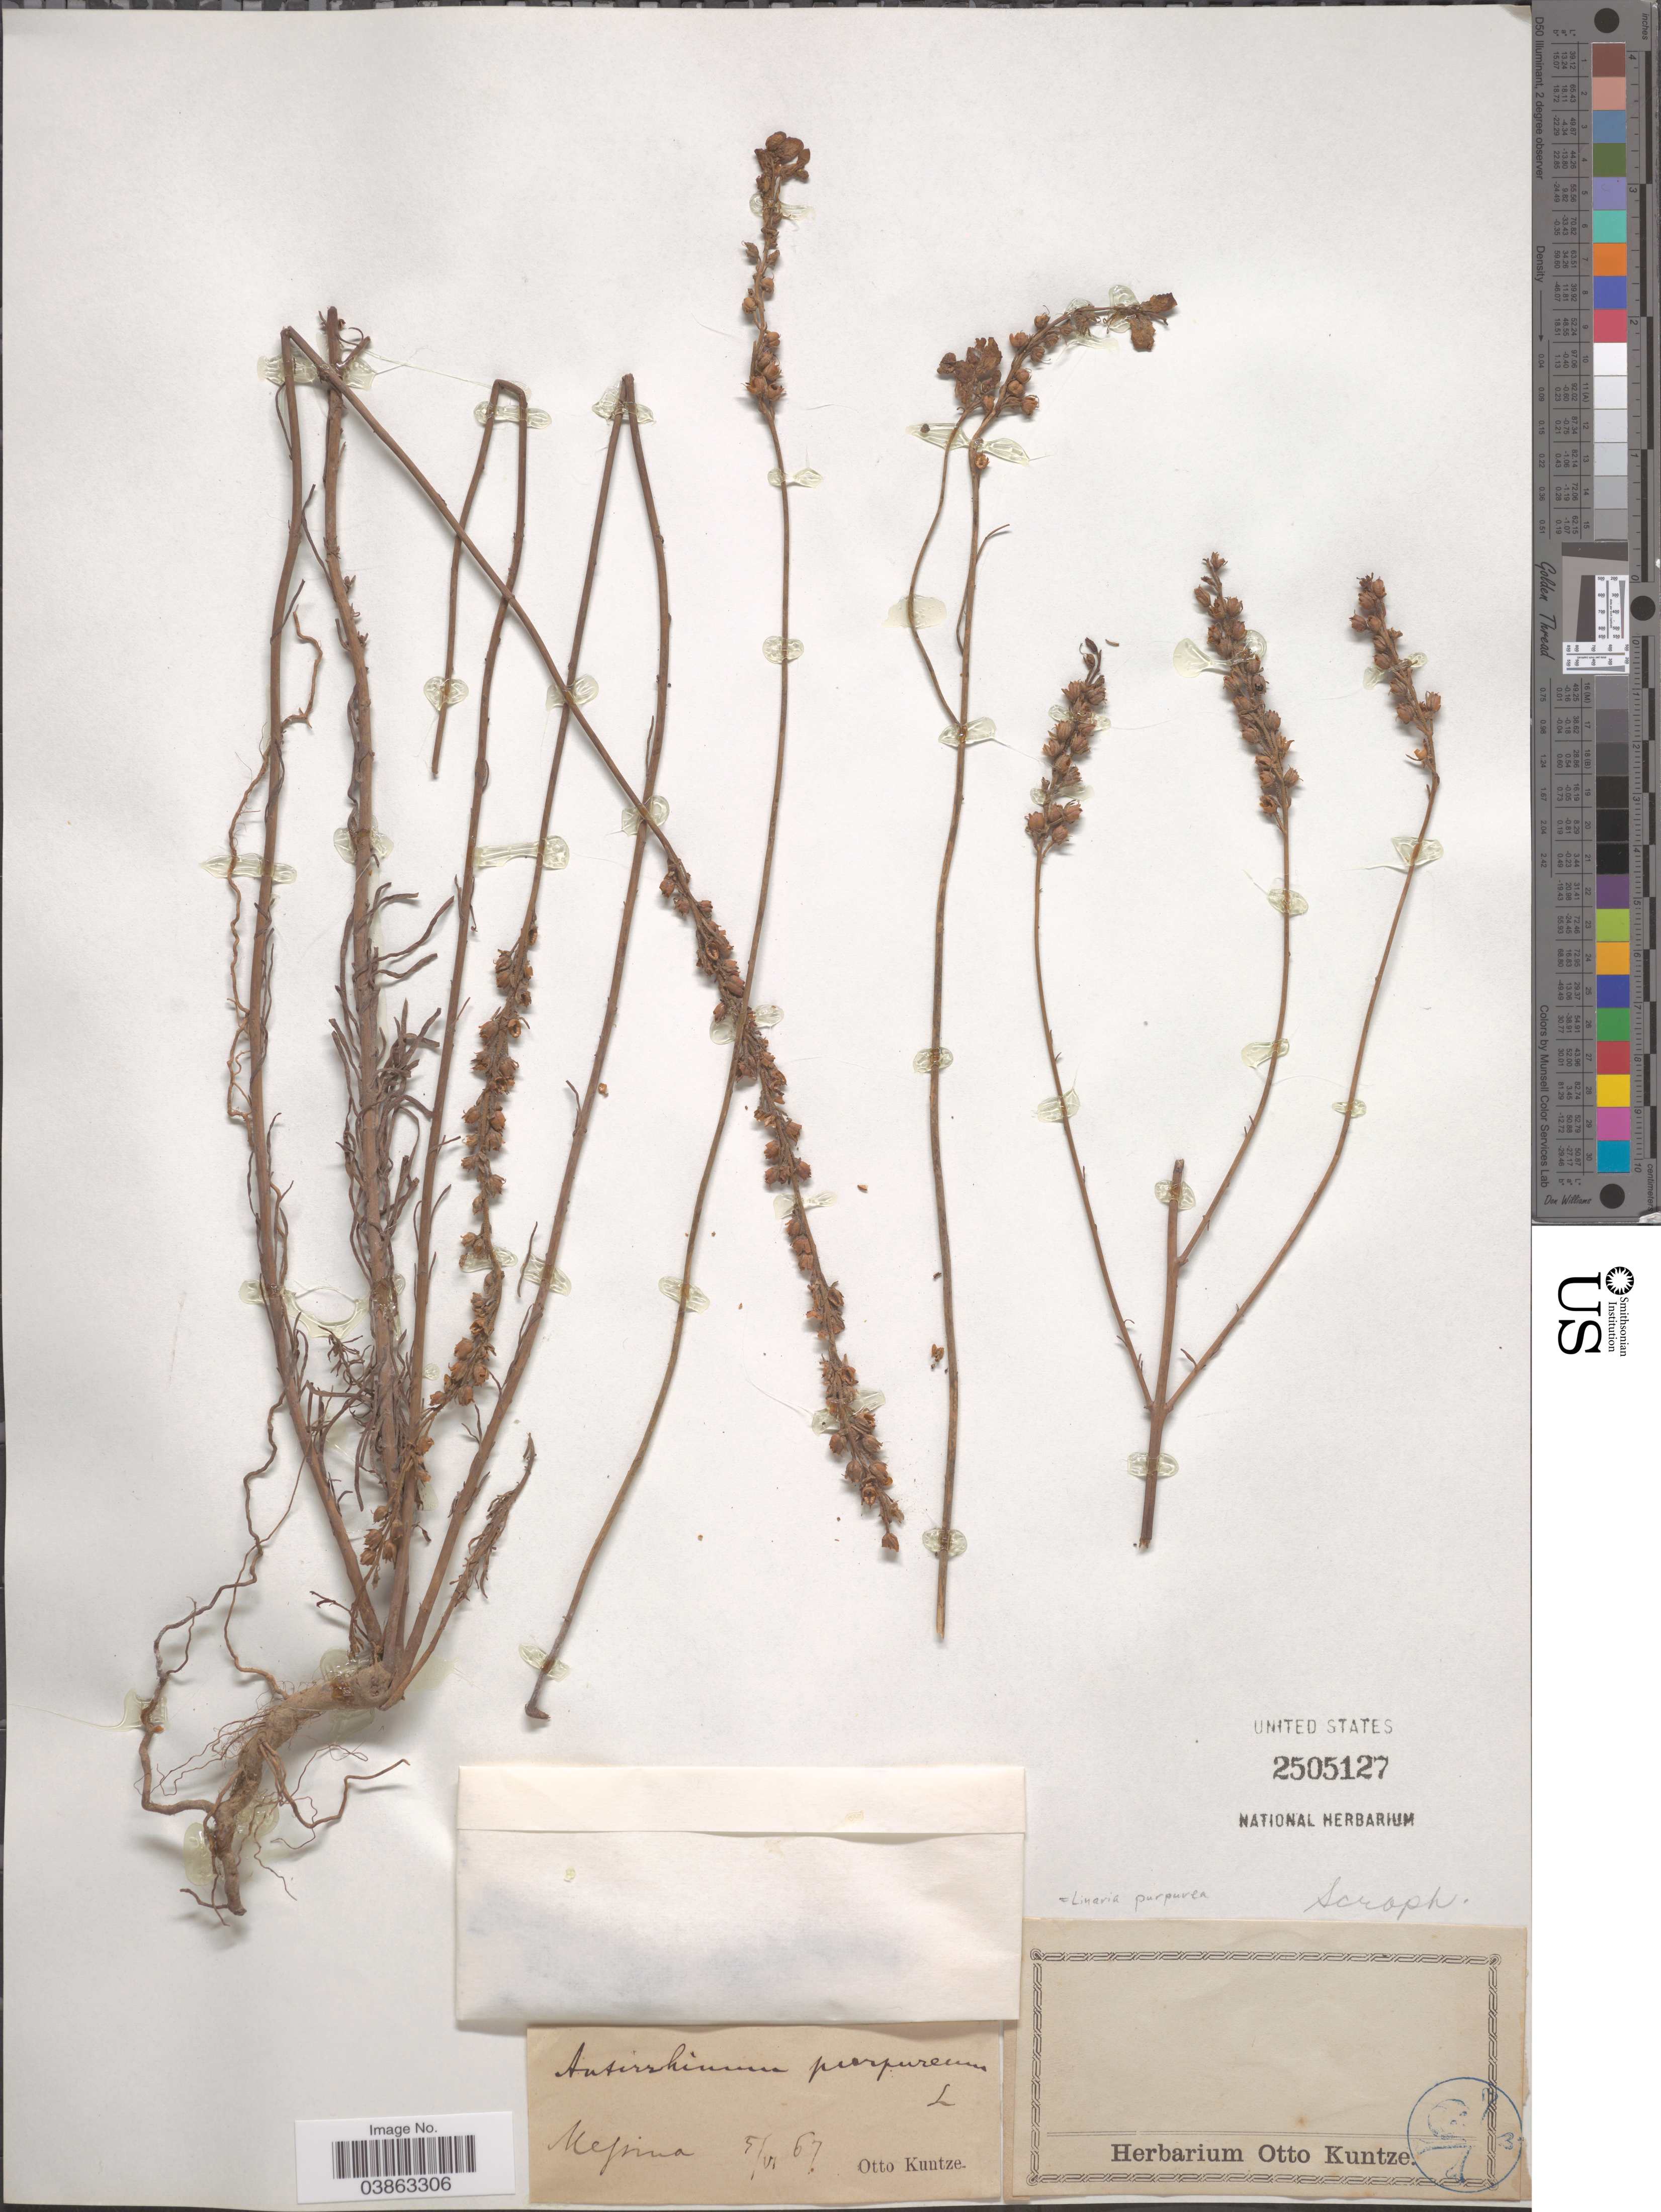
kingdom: Plantae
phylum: Tracheophyta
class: Magnoliopsida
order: Lamiales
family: Plantaginaceae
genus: Linaria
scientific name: Linaria purpurea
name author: (L.) Mill.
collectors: C.E.O. Kuntze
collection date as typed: Transcribed d/m/y: 5/6/67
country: Italy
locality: Messina.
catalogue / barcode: US 2505127